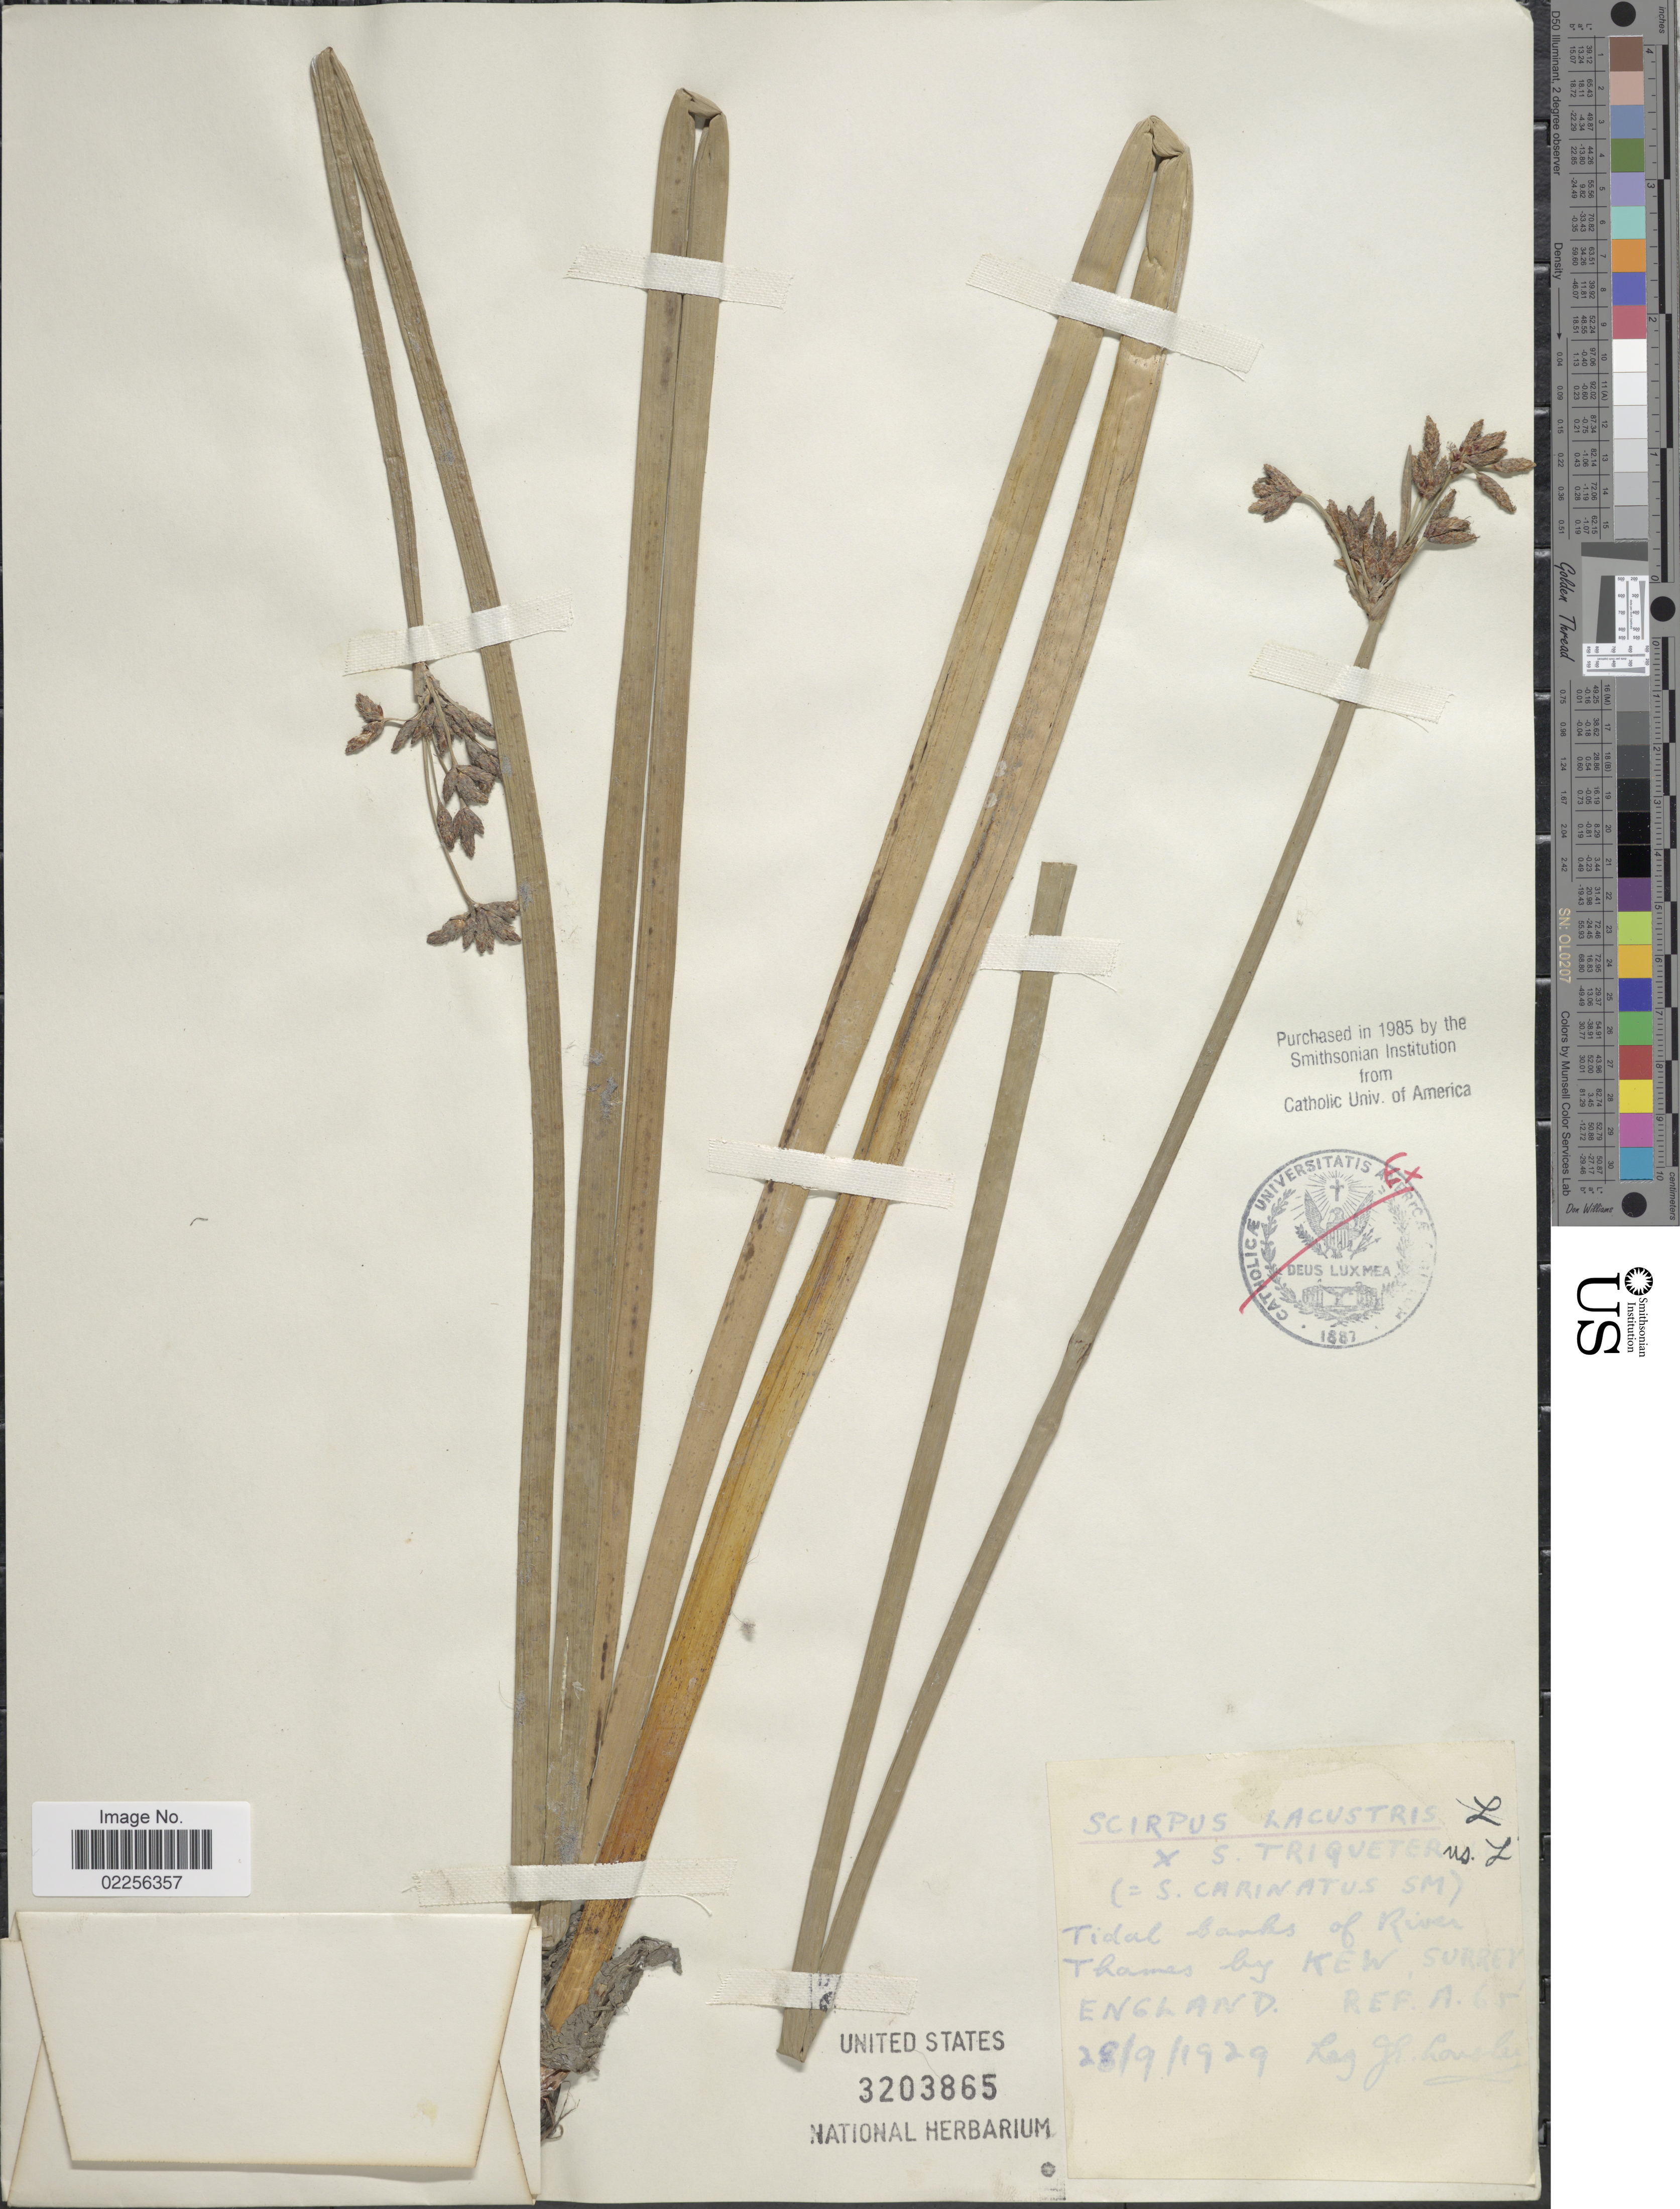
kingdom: Plantae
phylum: Tracheophyta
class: Liliopsida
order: Poales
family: Cyperaceae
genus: Schoenoplectus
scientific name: Schoenoplectus lacustris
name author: (L.) Palla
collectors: J. Lousley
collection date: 1929-09-28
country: United Kingdom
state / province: England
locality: Tidal banks of River Thames by Kew, Surrey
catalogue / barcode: US 3203865